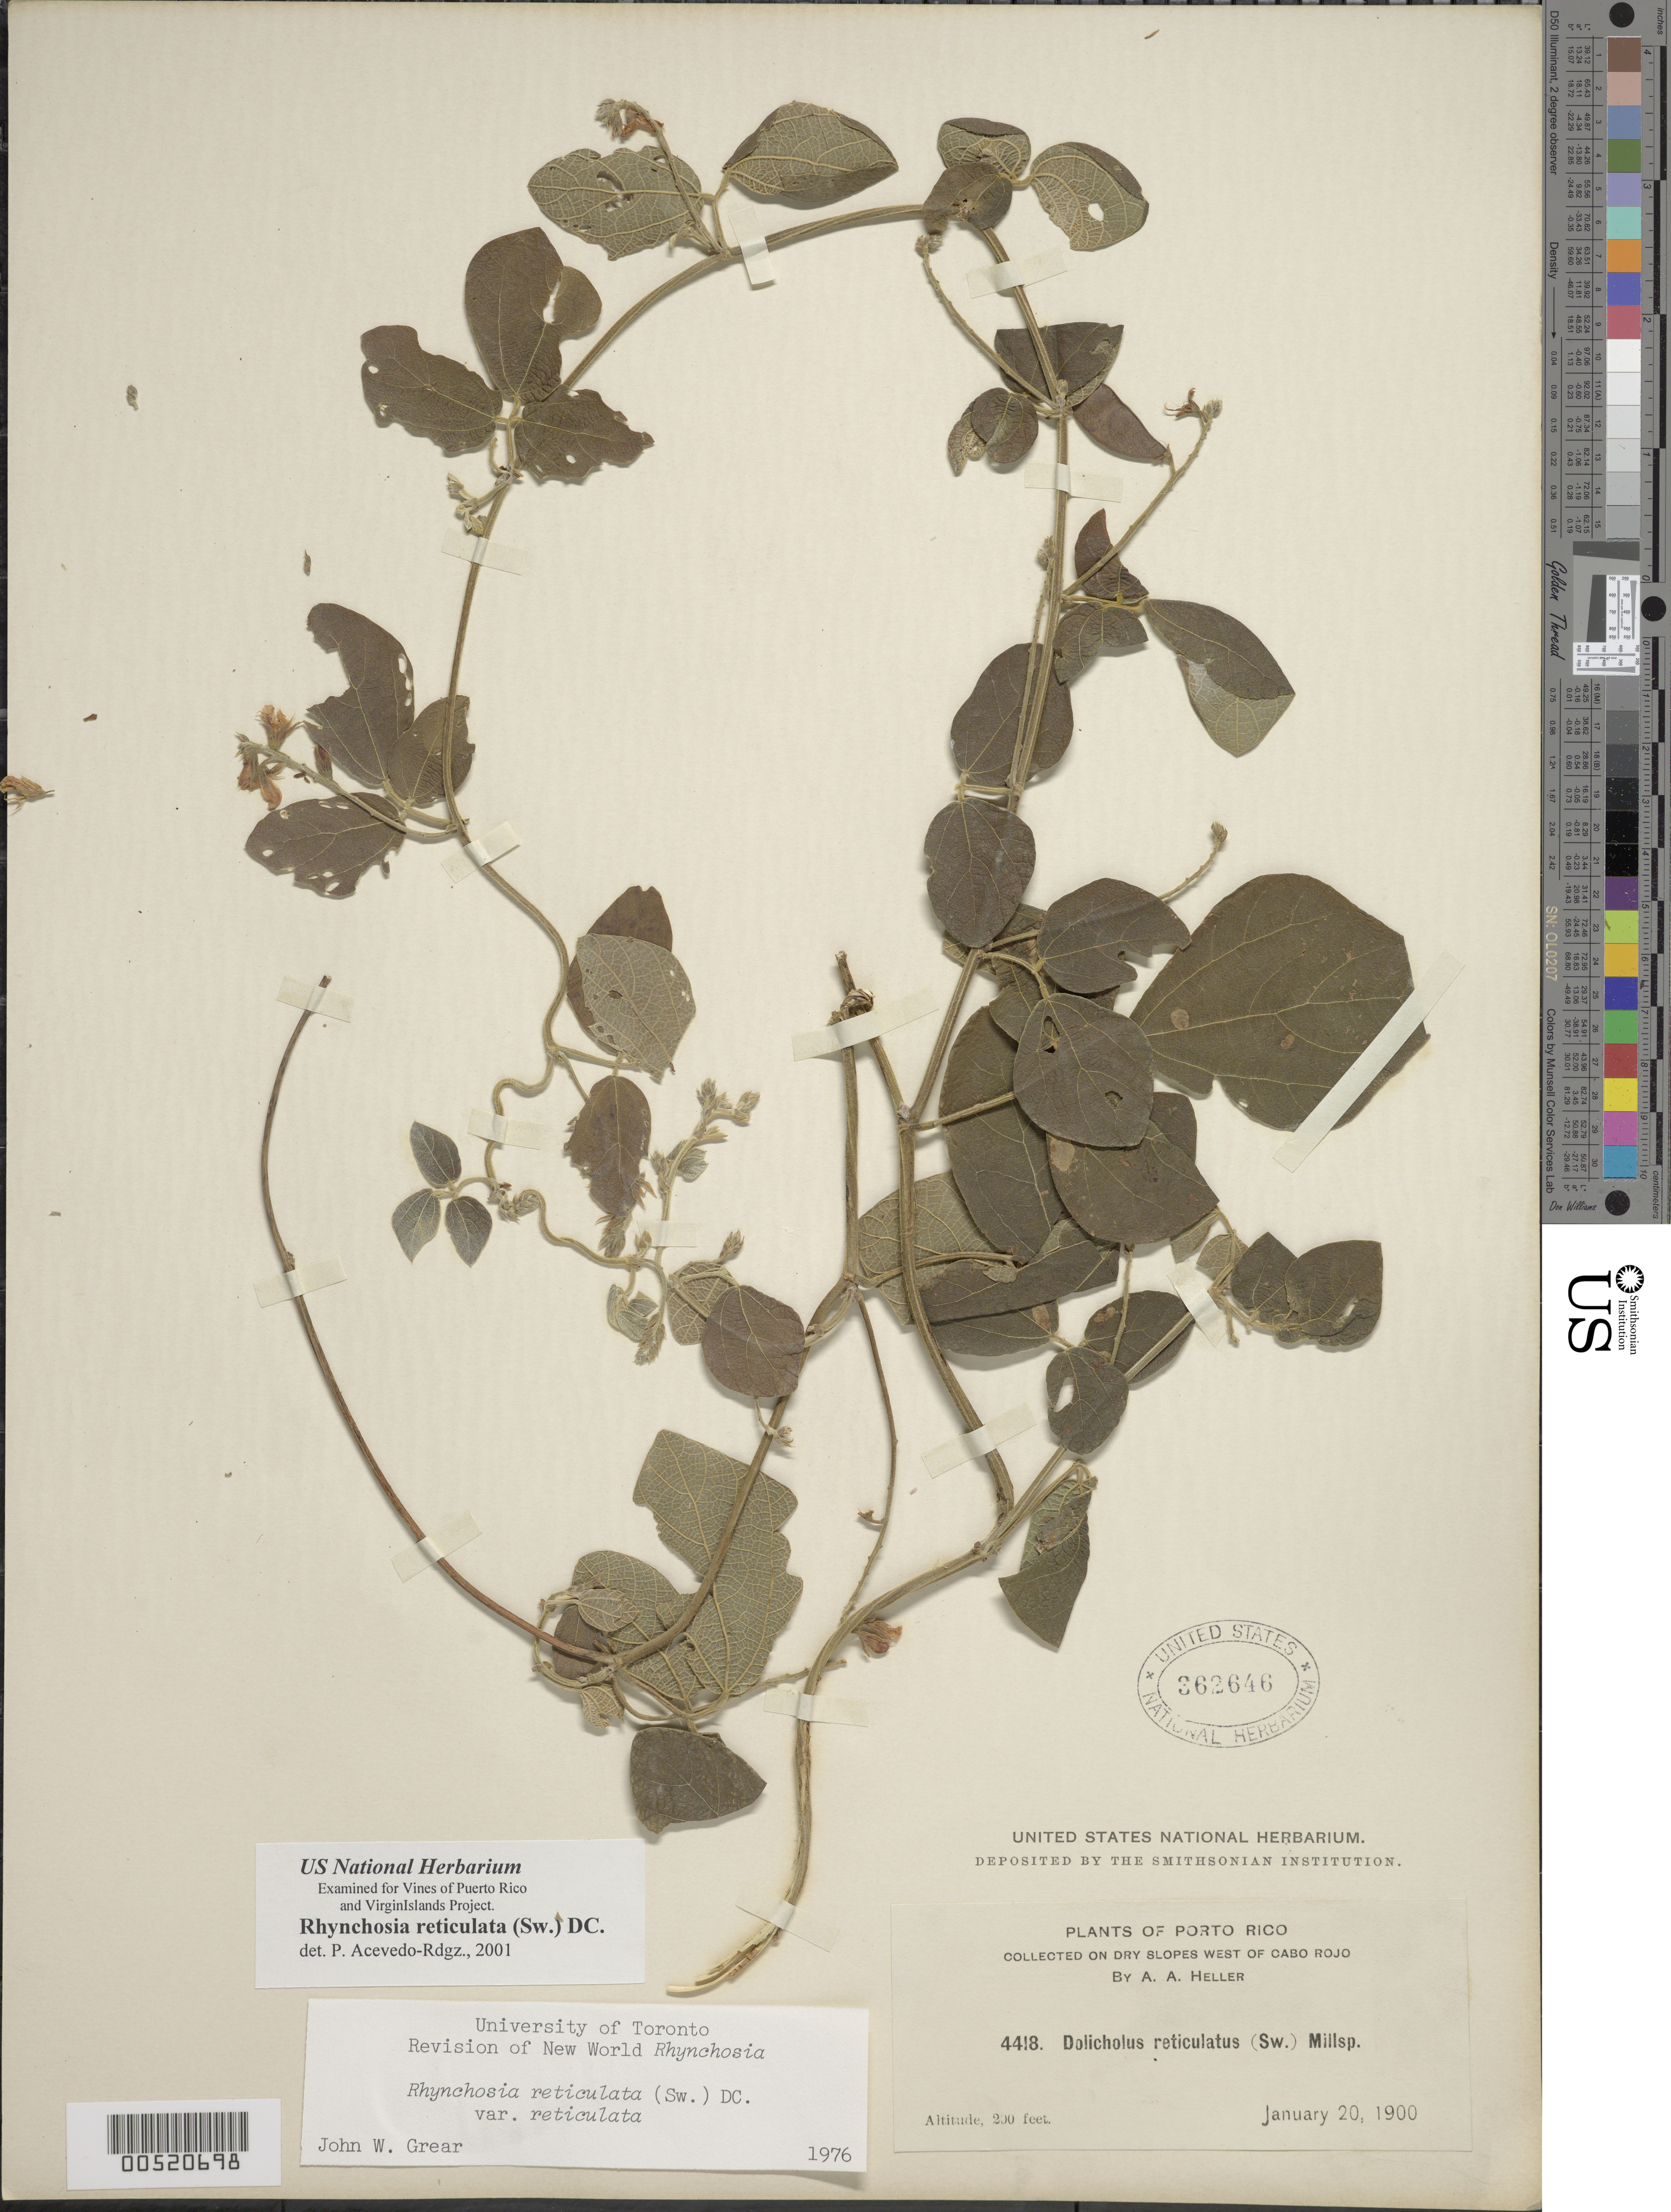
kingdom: Plantae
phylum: Tracheophyta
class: Magnoliopsida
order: Fabales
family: Fabaceae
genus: Rhynchosia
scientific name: Rhynchosia reticulata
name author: (Sw.) DC.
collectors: -- Heller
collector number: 4418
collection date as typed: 20 Jan 1900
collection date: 1900-01-20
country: Puerto Rico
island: Greater Antilles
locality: W of Cabo Rojo. Dry slopes.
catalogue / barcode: US 362646